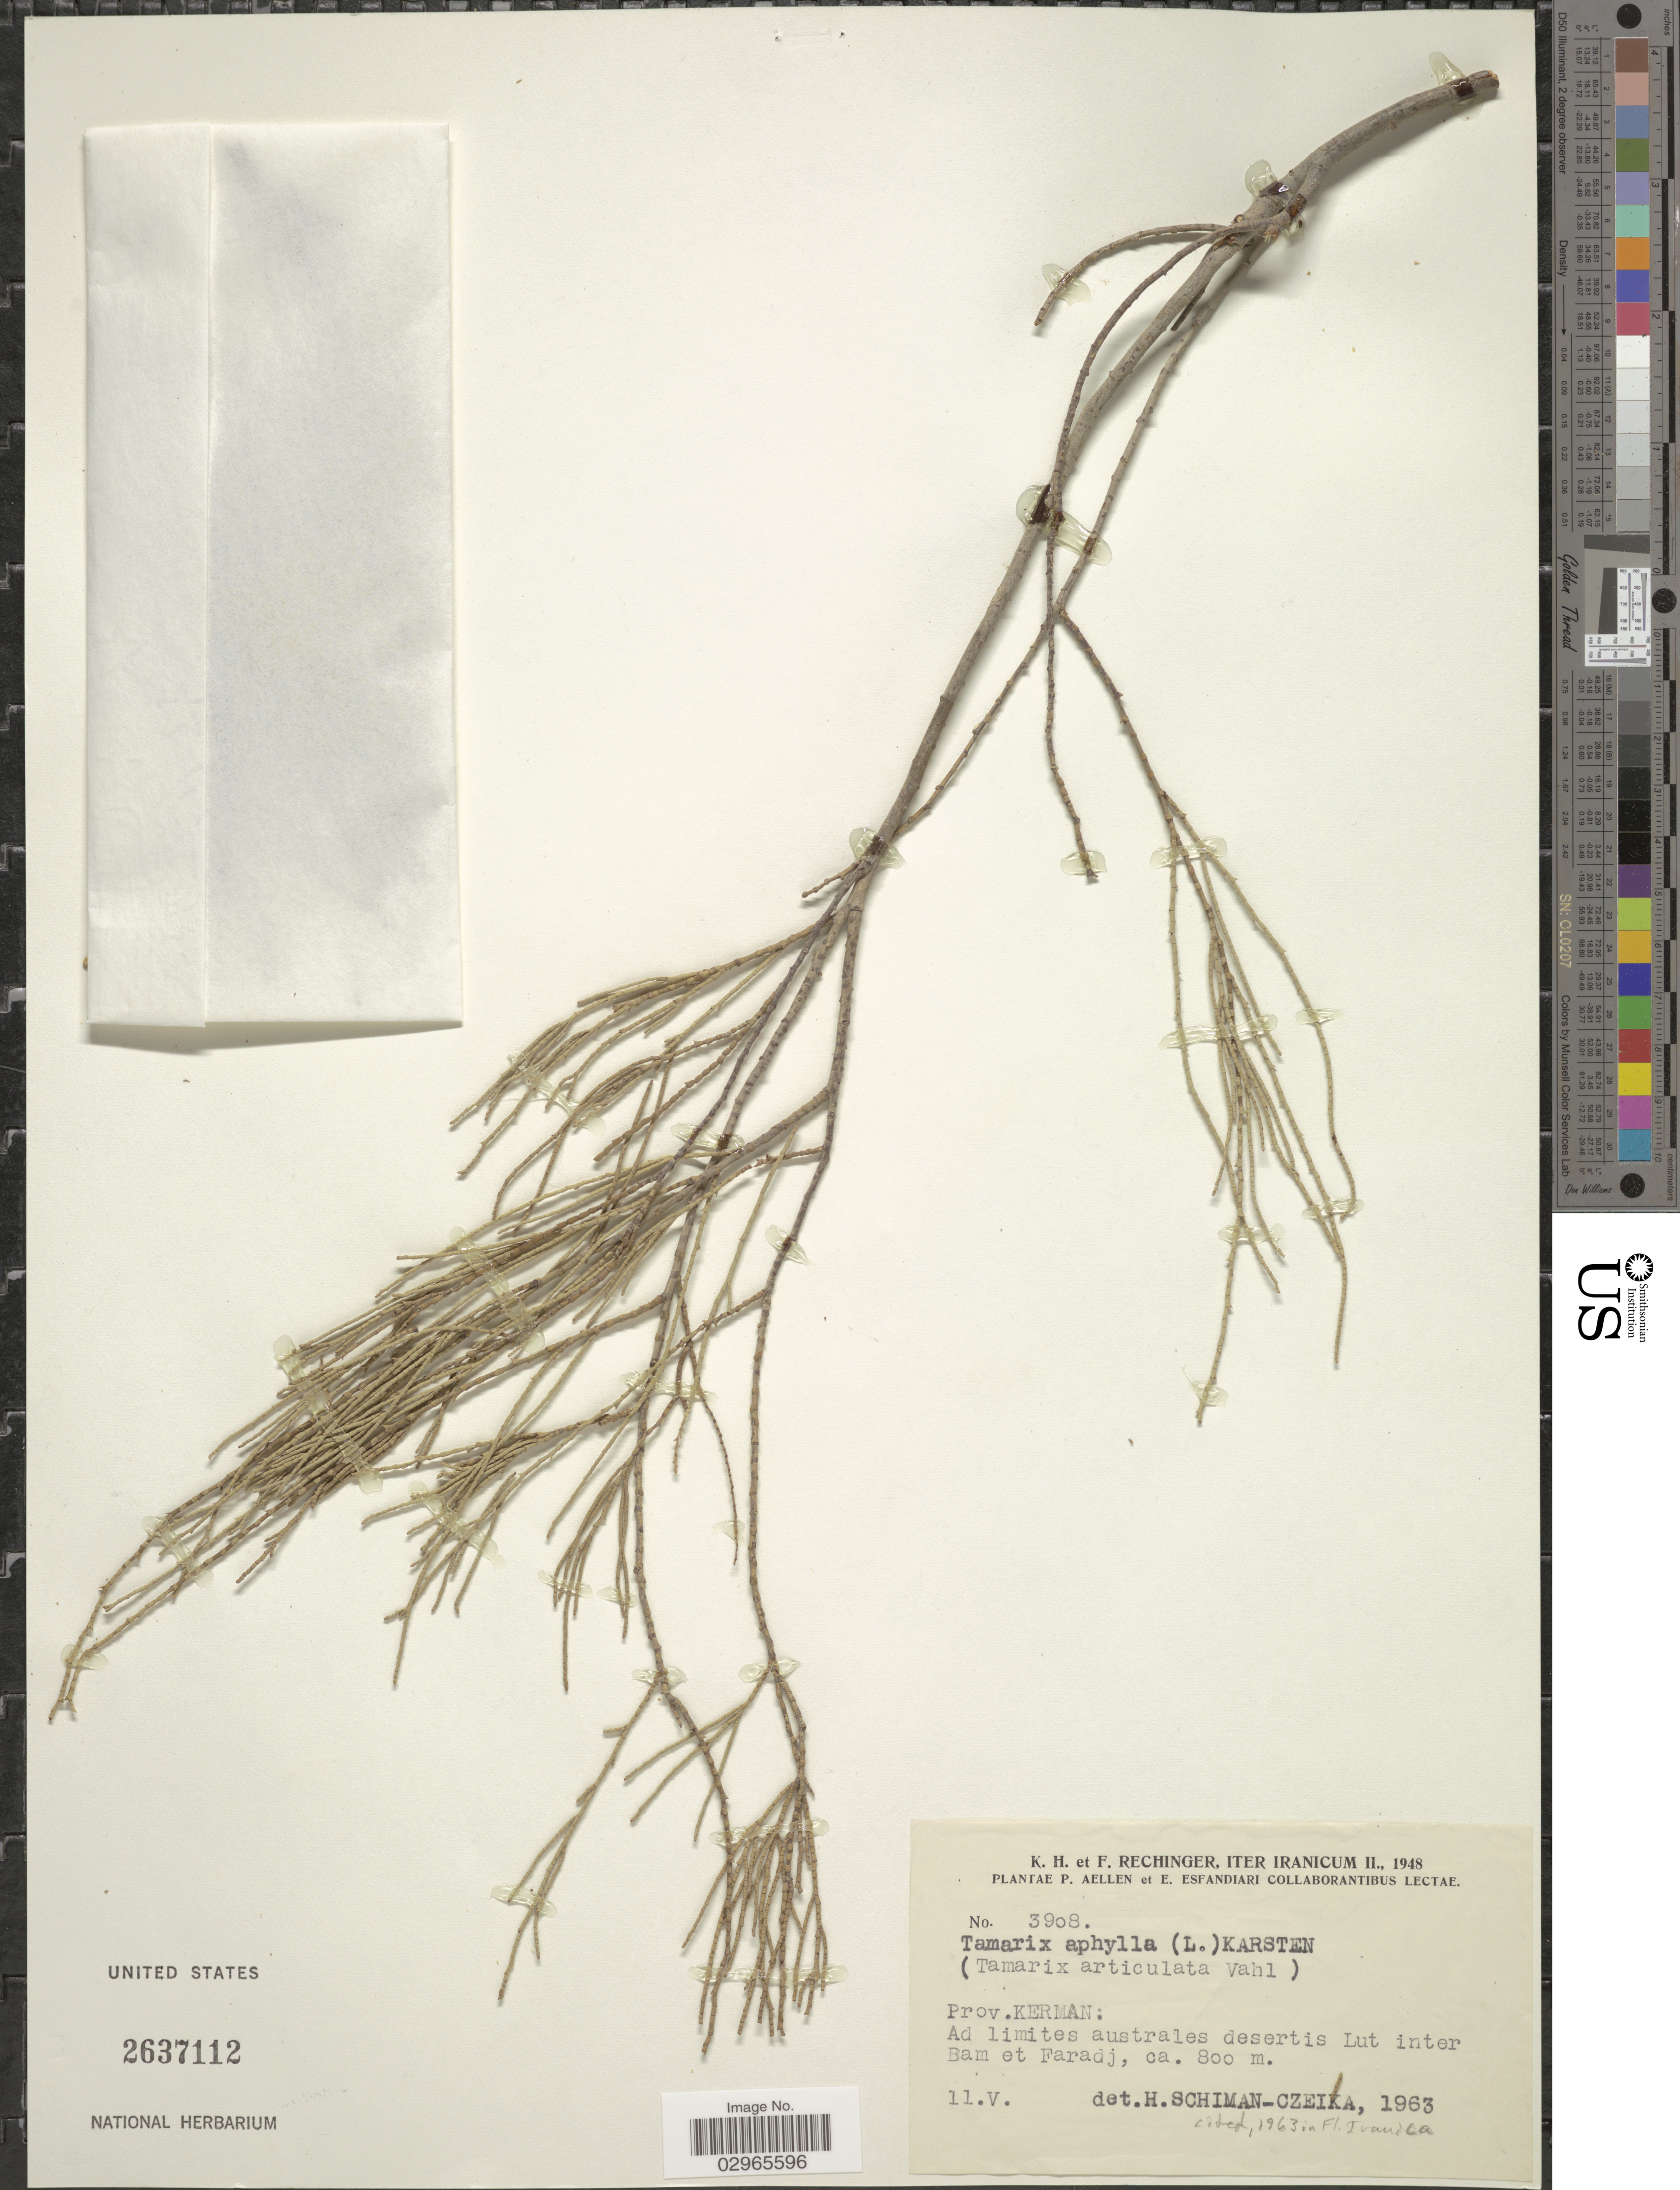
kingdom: Plantae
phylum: Tracheophyta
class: Magnoliopsida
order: Caryophyllales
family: Tamaricaceae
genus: Tamarix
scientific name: Tamarix aphylla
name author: (L.) H. Karst.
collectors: K. H. Rechinger & F. Rechinger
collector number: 3908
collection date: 1948-05-11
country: Iran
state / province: Kerman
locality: Prov. Kerman: Ad limites australes desertis Lut inter Bam et Faradj.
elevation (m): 800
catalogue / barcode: US 2637112